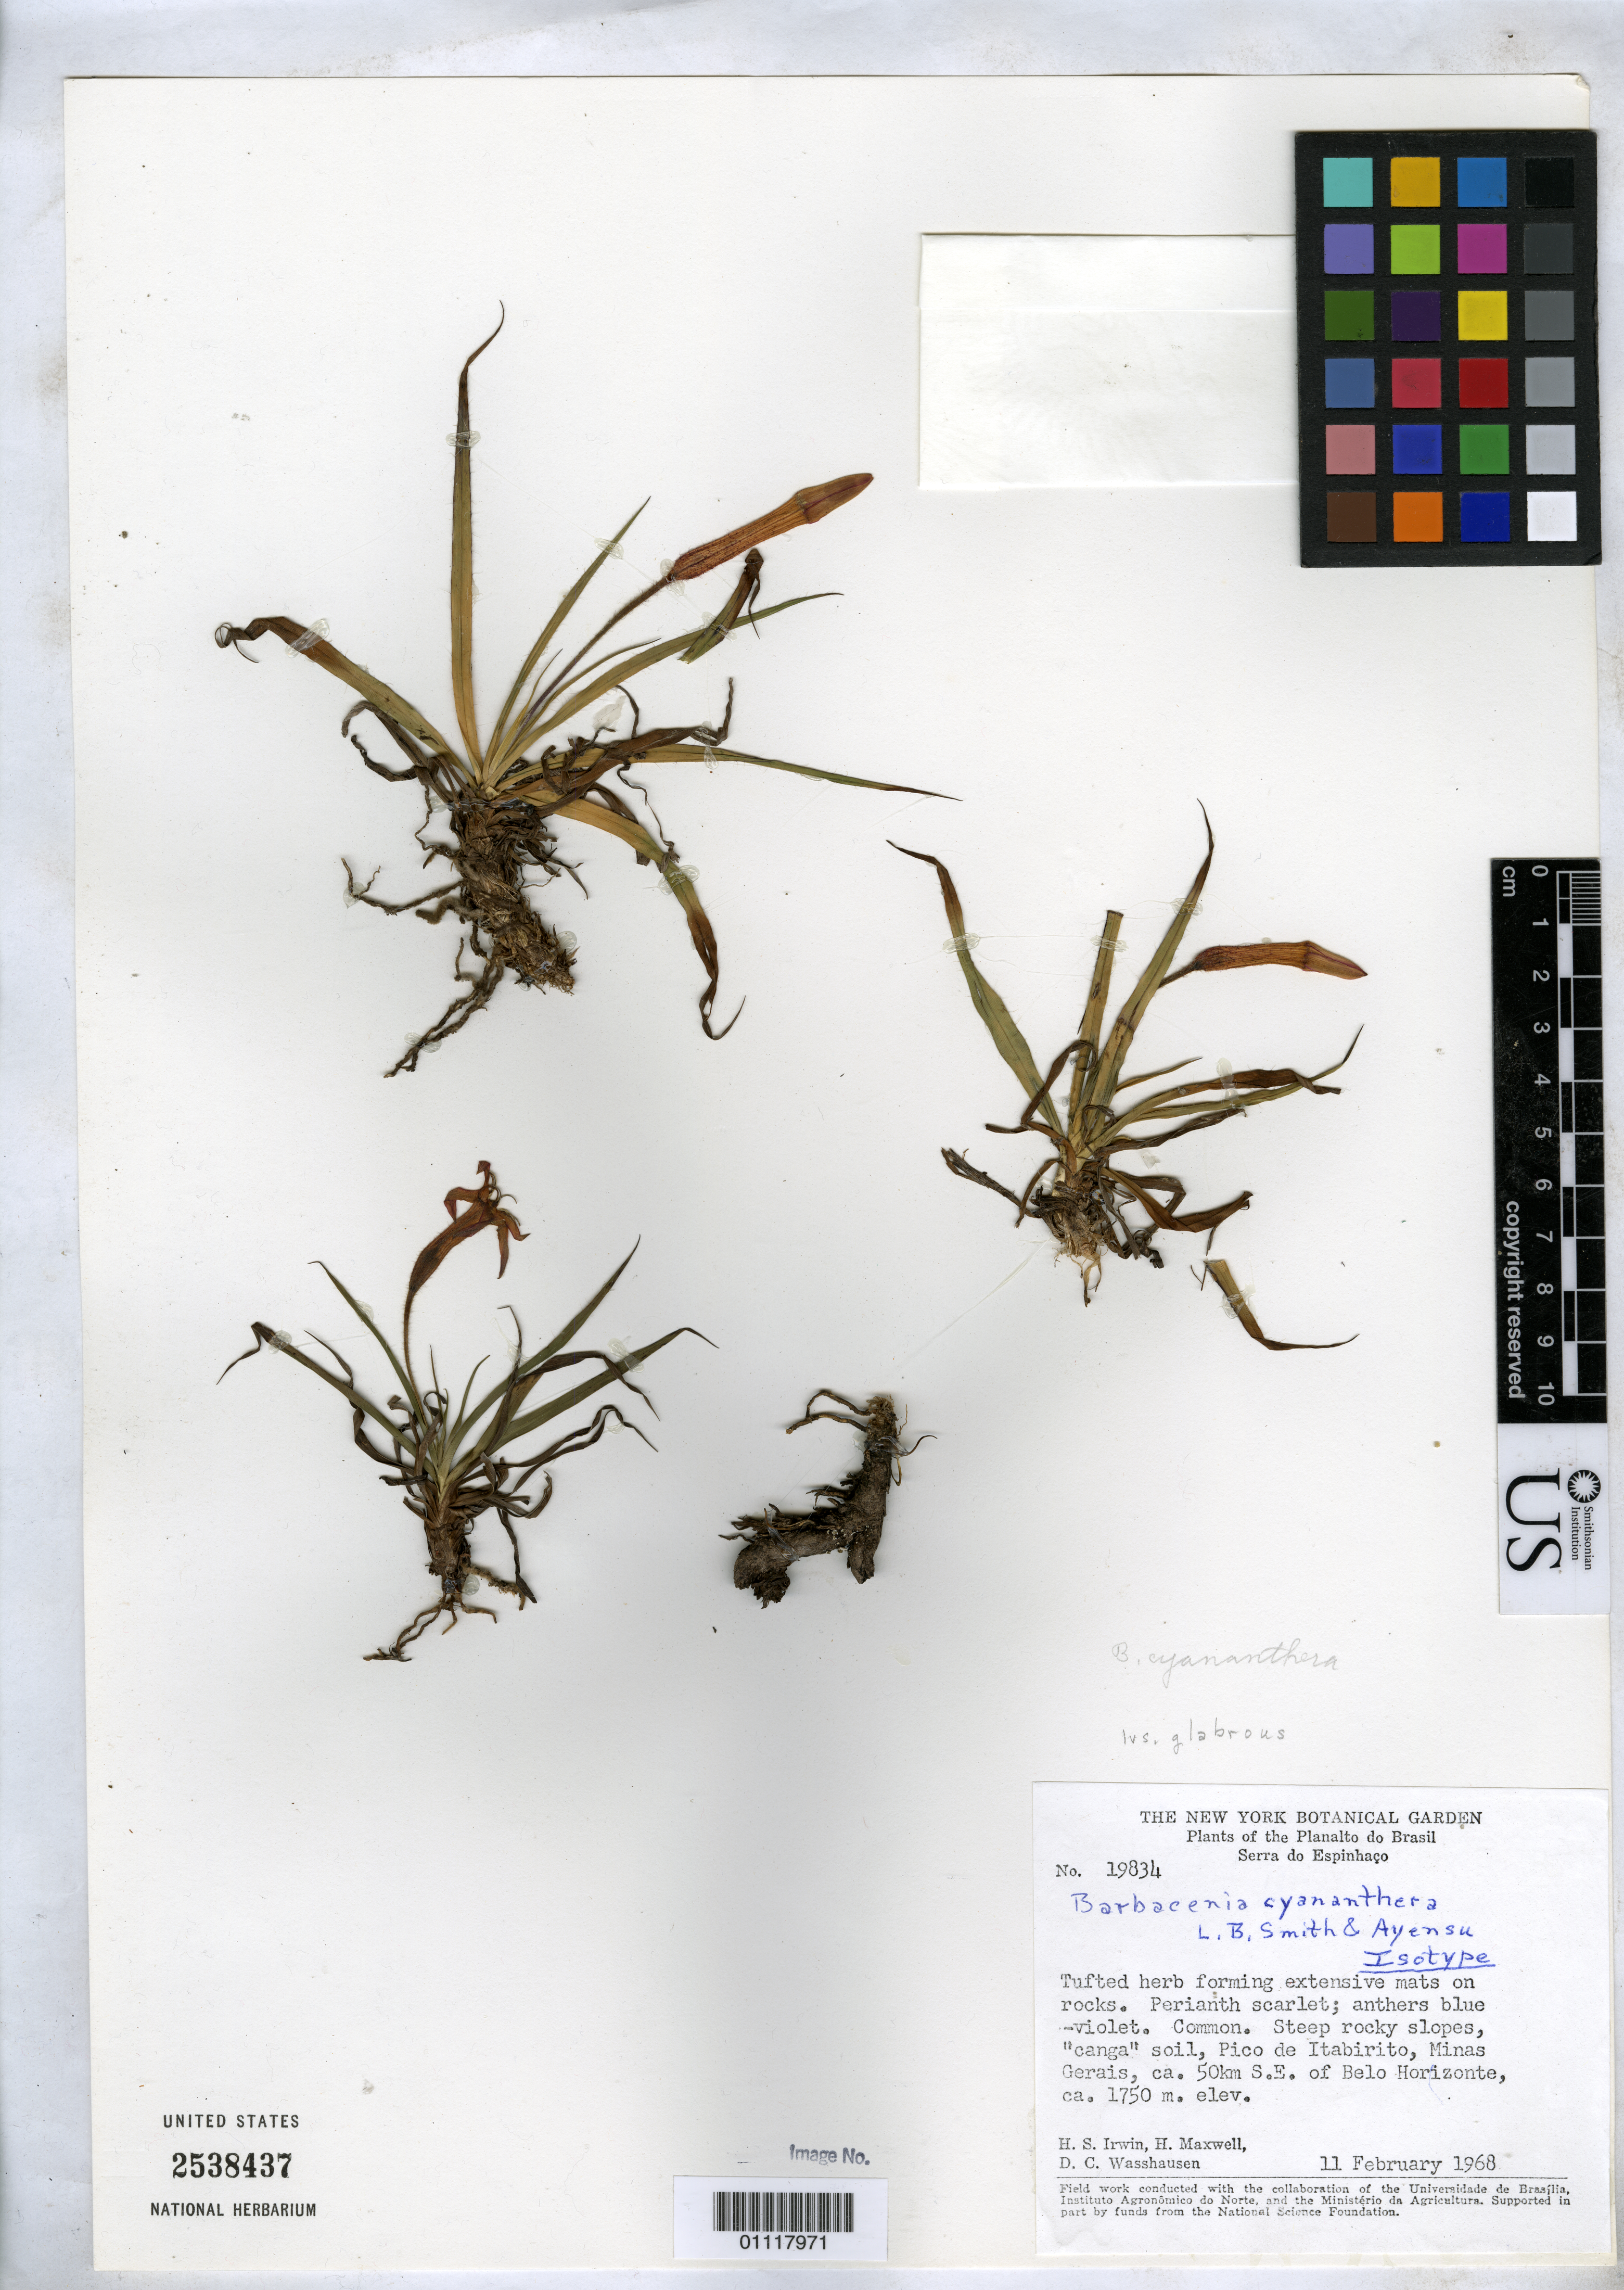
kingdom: Plantae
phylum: Tracheophyta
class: Liliopsida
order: Pandanales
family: Velloziaceae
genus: Barbacenia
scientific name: Barbacenia cyananthera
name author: L.B. Sm. & Ayensu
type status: Isotype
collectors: H. Irwin, H. Maxwell & D. C. Wasshausen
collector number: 19834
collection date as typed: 11 Feb 1968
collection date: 1968-02-11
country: Brazil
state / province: Minas Gerais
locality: Serra do espinhaco, pico de itabirito, ca. 50 km se of belo horizonte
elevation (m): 1750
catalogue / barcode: US 2538437